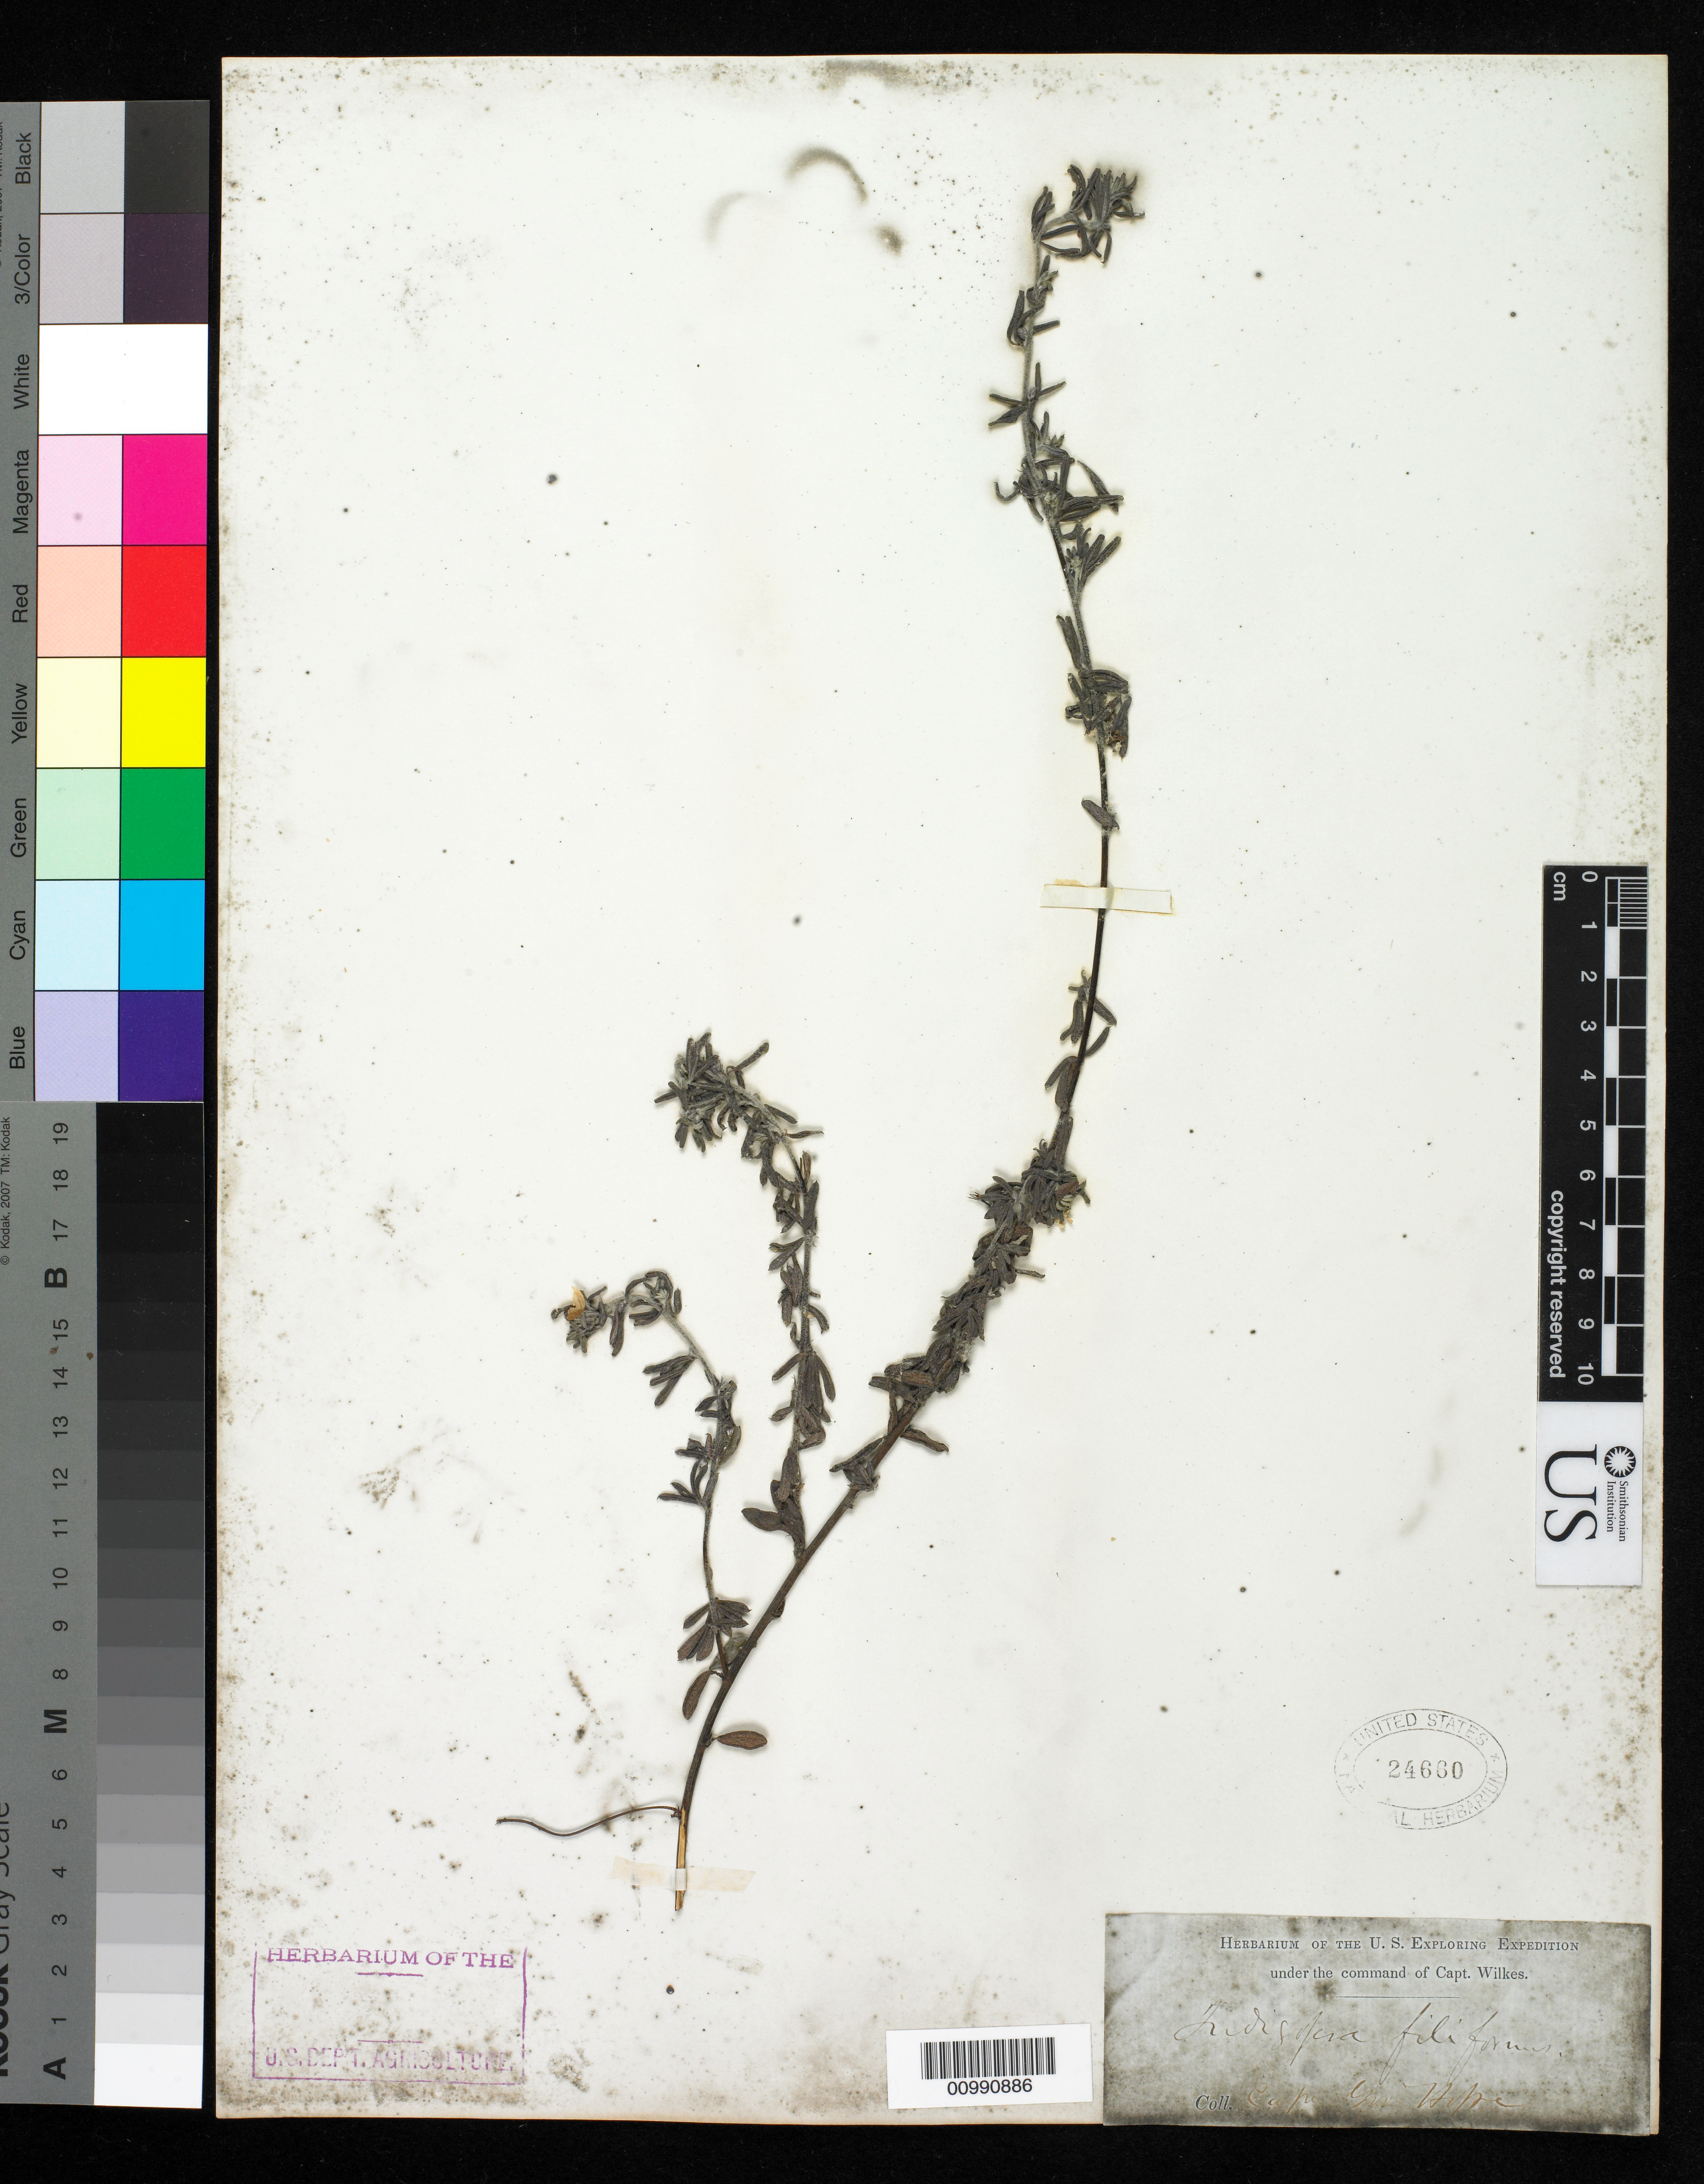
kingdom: Plantae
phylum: Tracheophyta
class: Magnoliopsida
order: Fabales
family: Fabaceae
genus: Indigofera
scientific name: Indigofera coriacea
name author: Aiton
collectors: Wilkes Explor. Exped.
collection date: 1838/1842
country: South Africa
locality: Cape of Good Hope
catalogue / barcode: US 24660